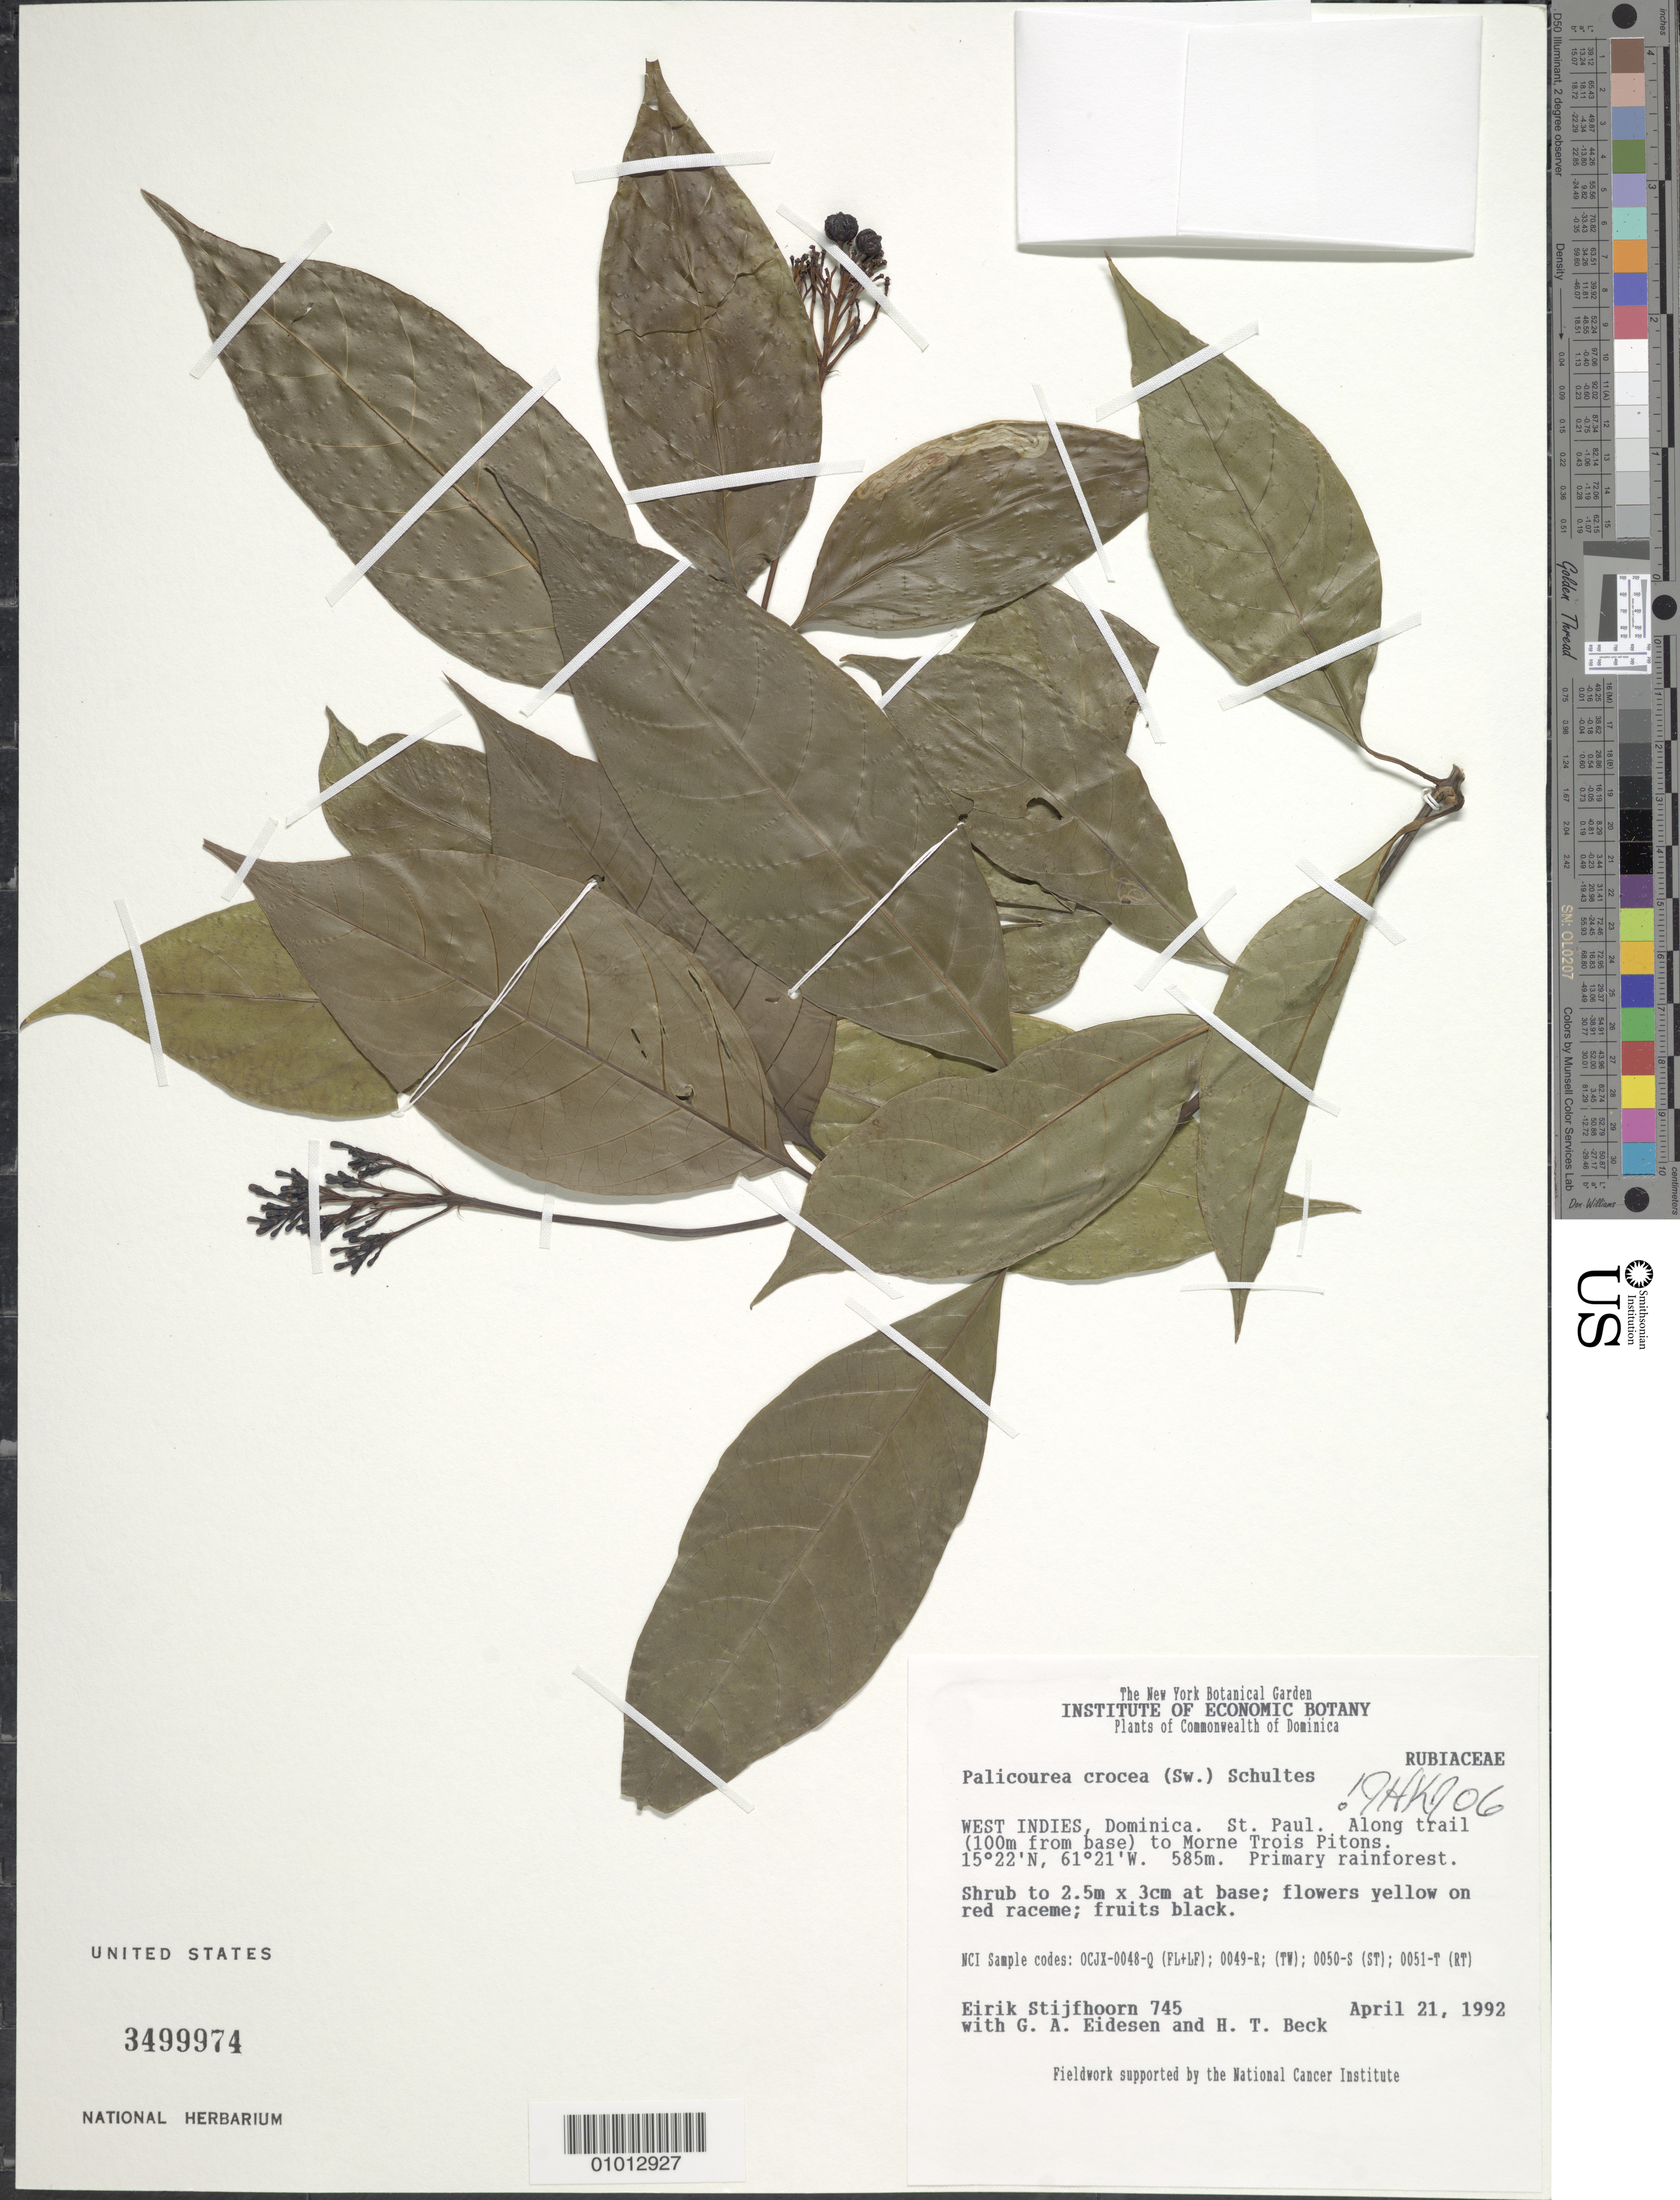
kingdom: Plantae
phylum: Tracheophyta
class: Magnoliopsida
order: Gentianales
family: Rubiaceae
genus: Palicourea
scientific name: Palicourea crocea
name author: (Sw.) Schult.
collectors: E. Stijfhoorn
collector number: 745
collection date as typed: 21 Apr 1992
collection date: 1992-04-21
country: Dominica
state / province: St. Paul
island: Dominica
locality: Trail (100 m from base) to Morne Trois Pitons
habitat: Primary rainforest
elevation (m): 585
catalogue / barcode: US 3499974